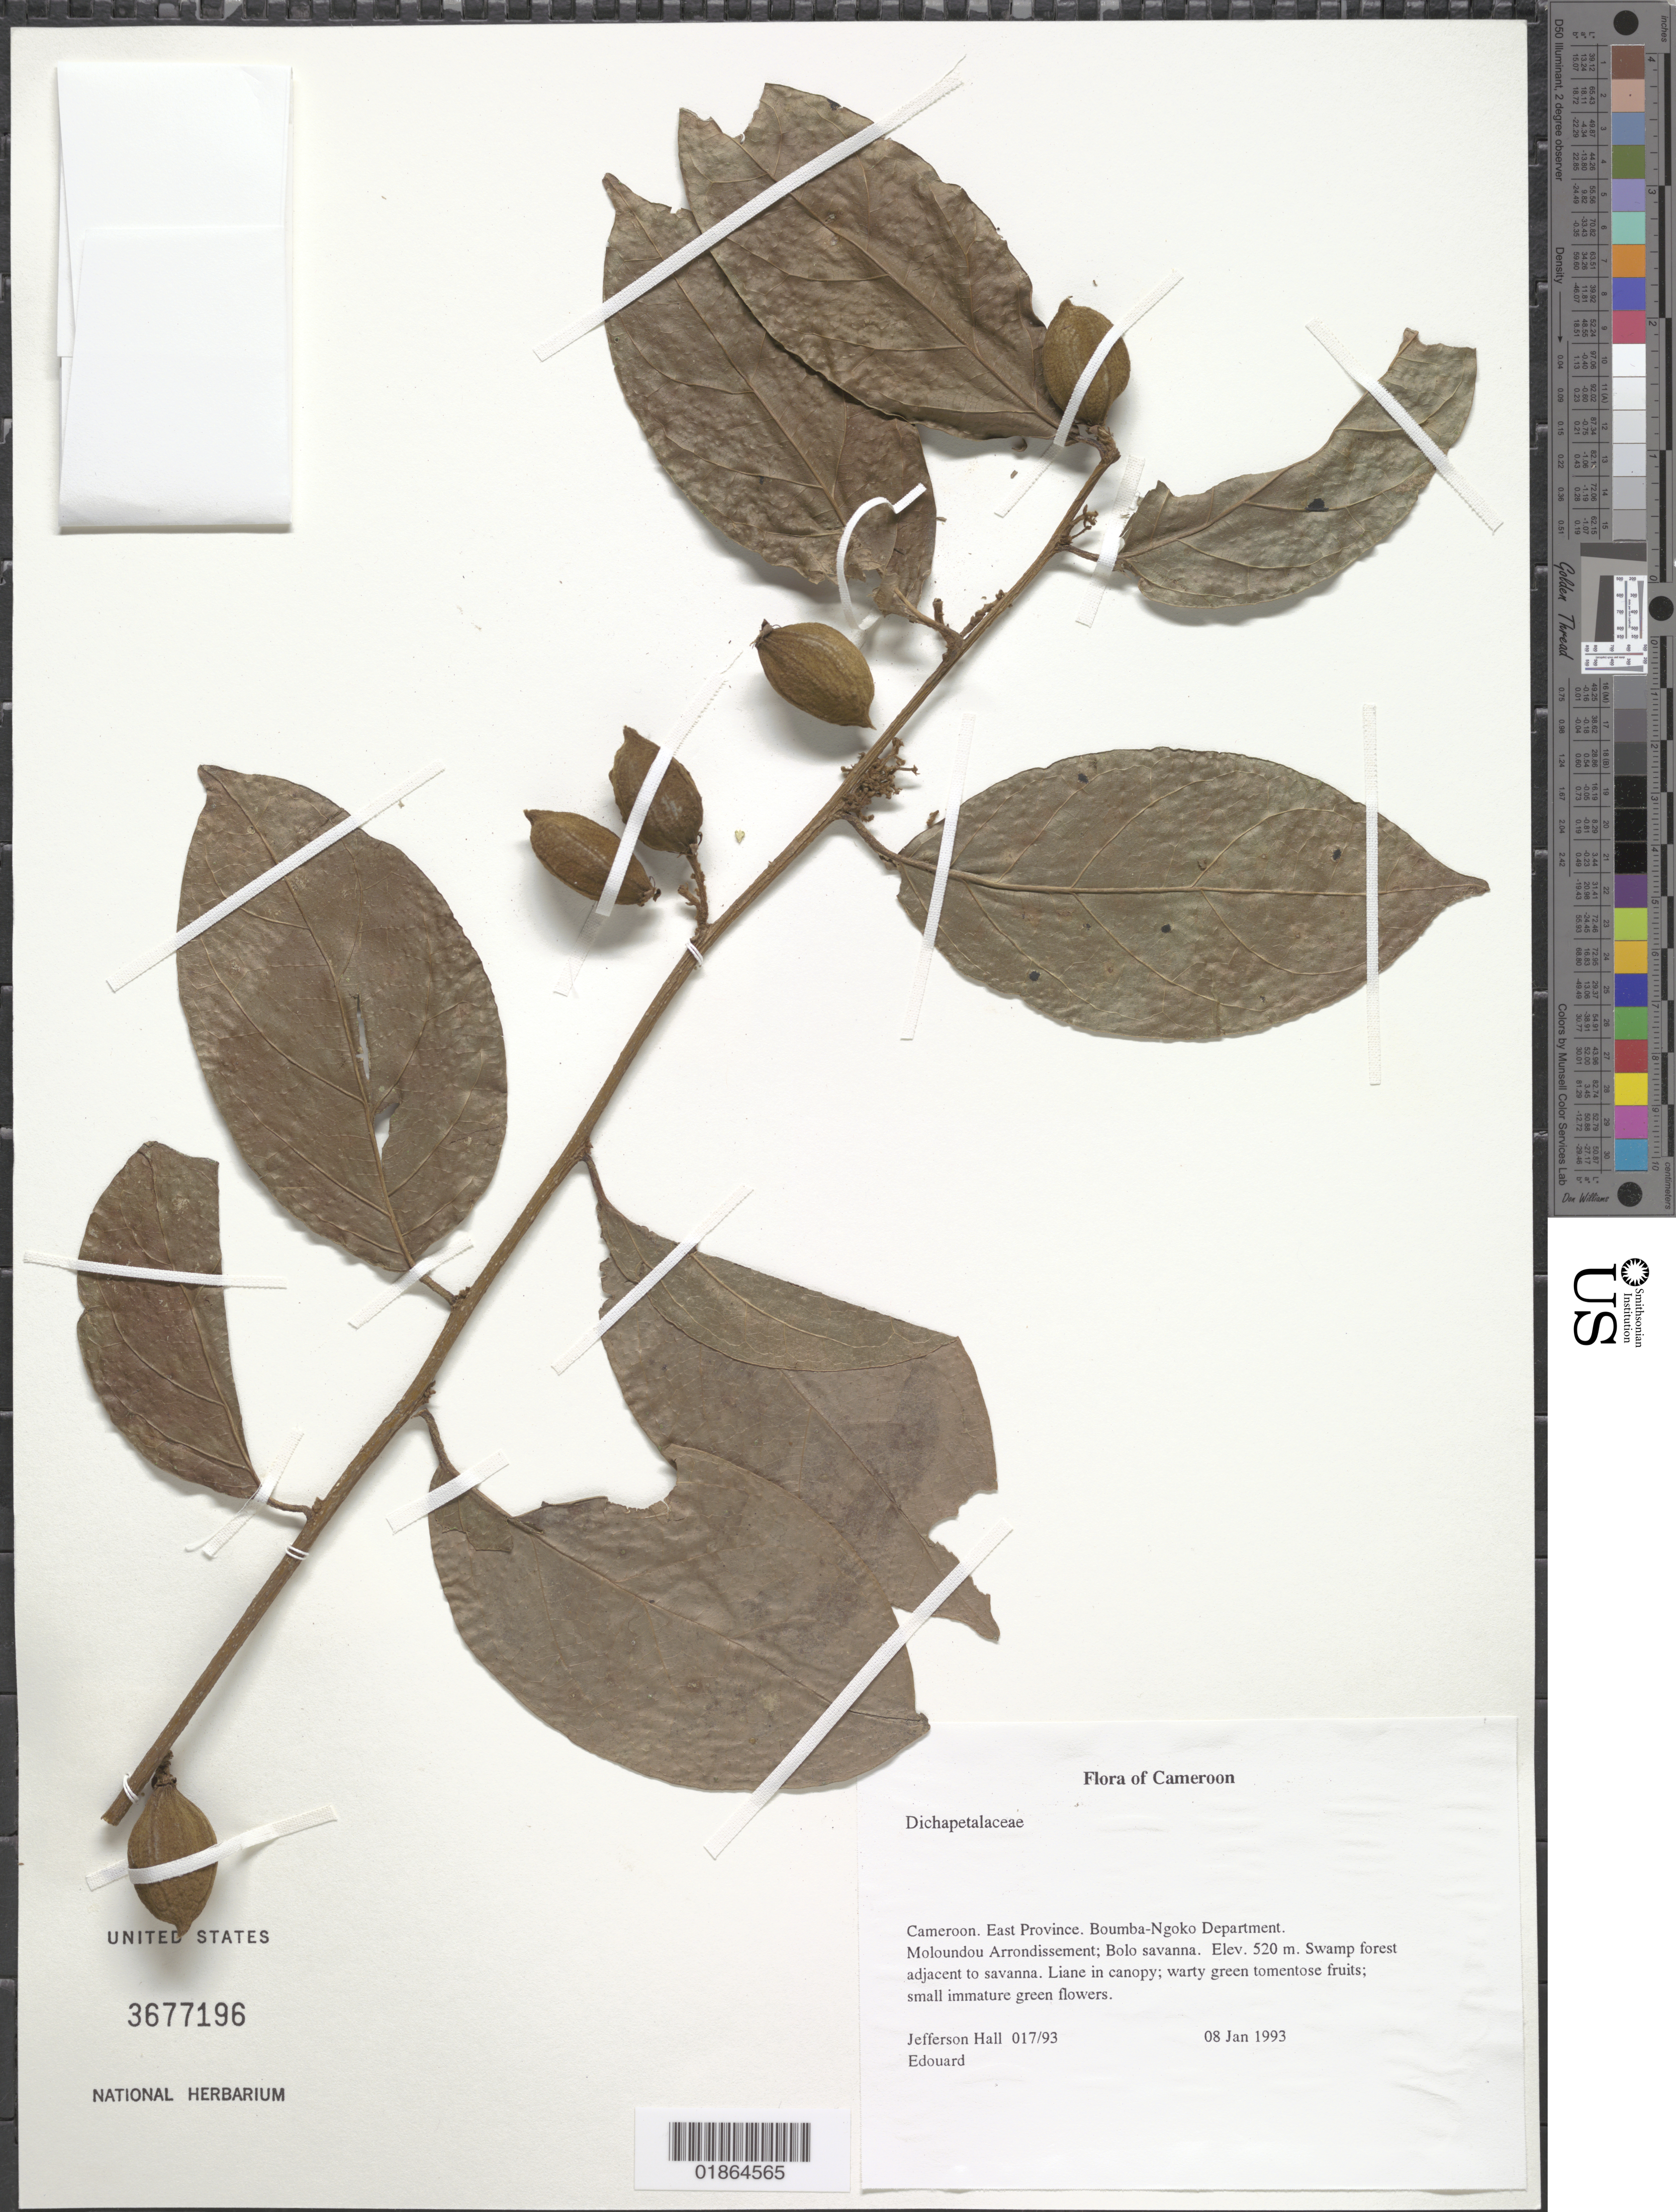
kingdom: Plantae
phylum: Tracheophyta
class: Magnoliopsida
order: Malpighiales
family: Dichapetalaceae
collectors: J. Hall & -. Edouard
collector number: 017/93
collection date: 1993-01-08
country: Cameroon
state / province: Est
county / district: Boumba-ngoko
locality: Moloundou Arrondissement; Bolo savanna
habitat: Swamp forest adjacent to savanna.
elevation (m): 520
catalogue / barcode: US 3677196